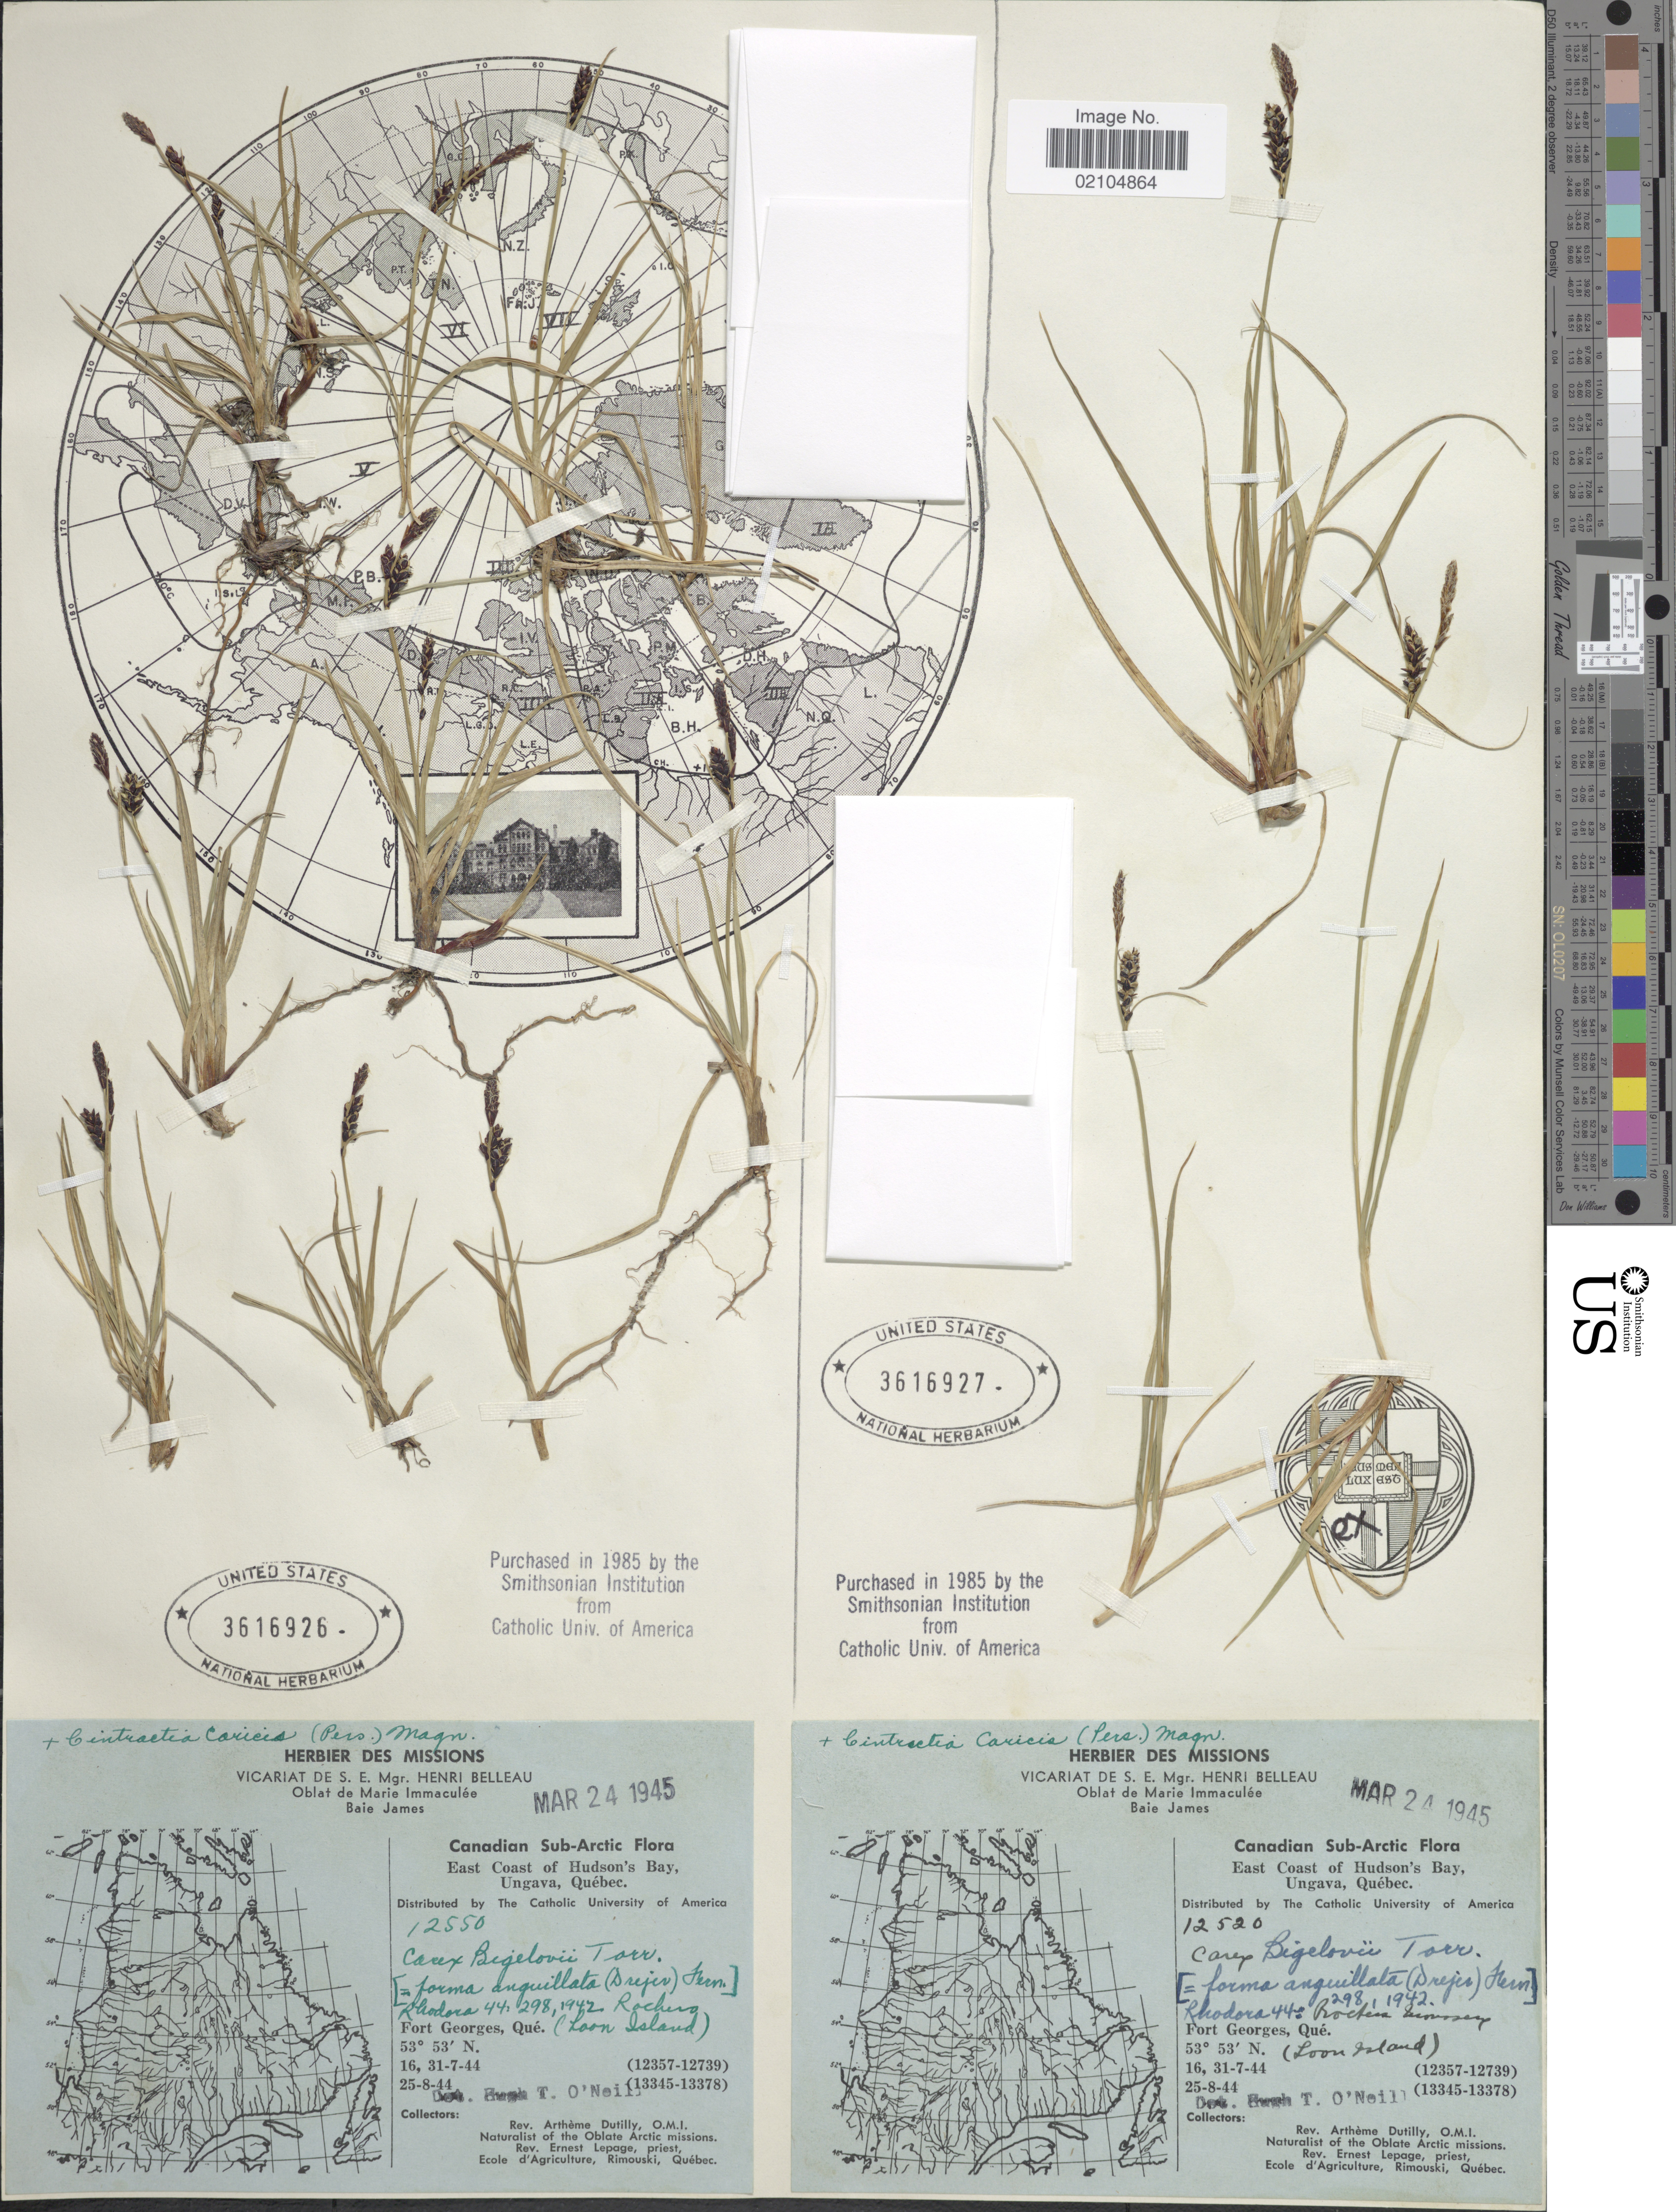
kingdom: Plantae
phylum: Tracheophyta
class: Liliopsida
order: Poales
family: Cyperaceae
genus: Carex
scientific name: Carex bigelowii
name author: Torr. ex Schwein.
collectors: A. Dutilly & E. Lepage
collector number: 12550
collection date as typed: Transcribed d/m/y: 16/7/44 to 31/7/44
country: Canada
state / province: Quebec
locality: Canadian Sub-Arctic, East Coast of Hudson's Bay, Ungava, Fort Georges, (Loon Island).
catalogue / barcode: US 3616926